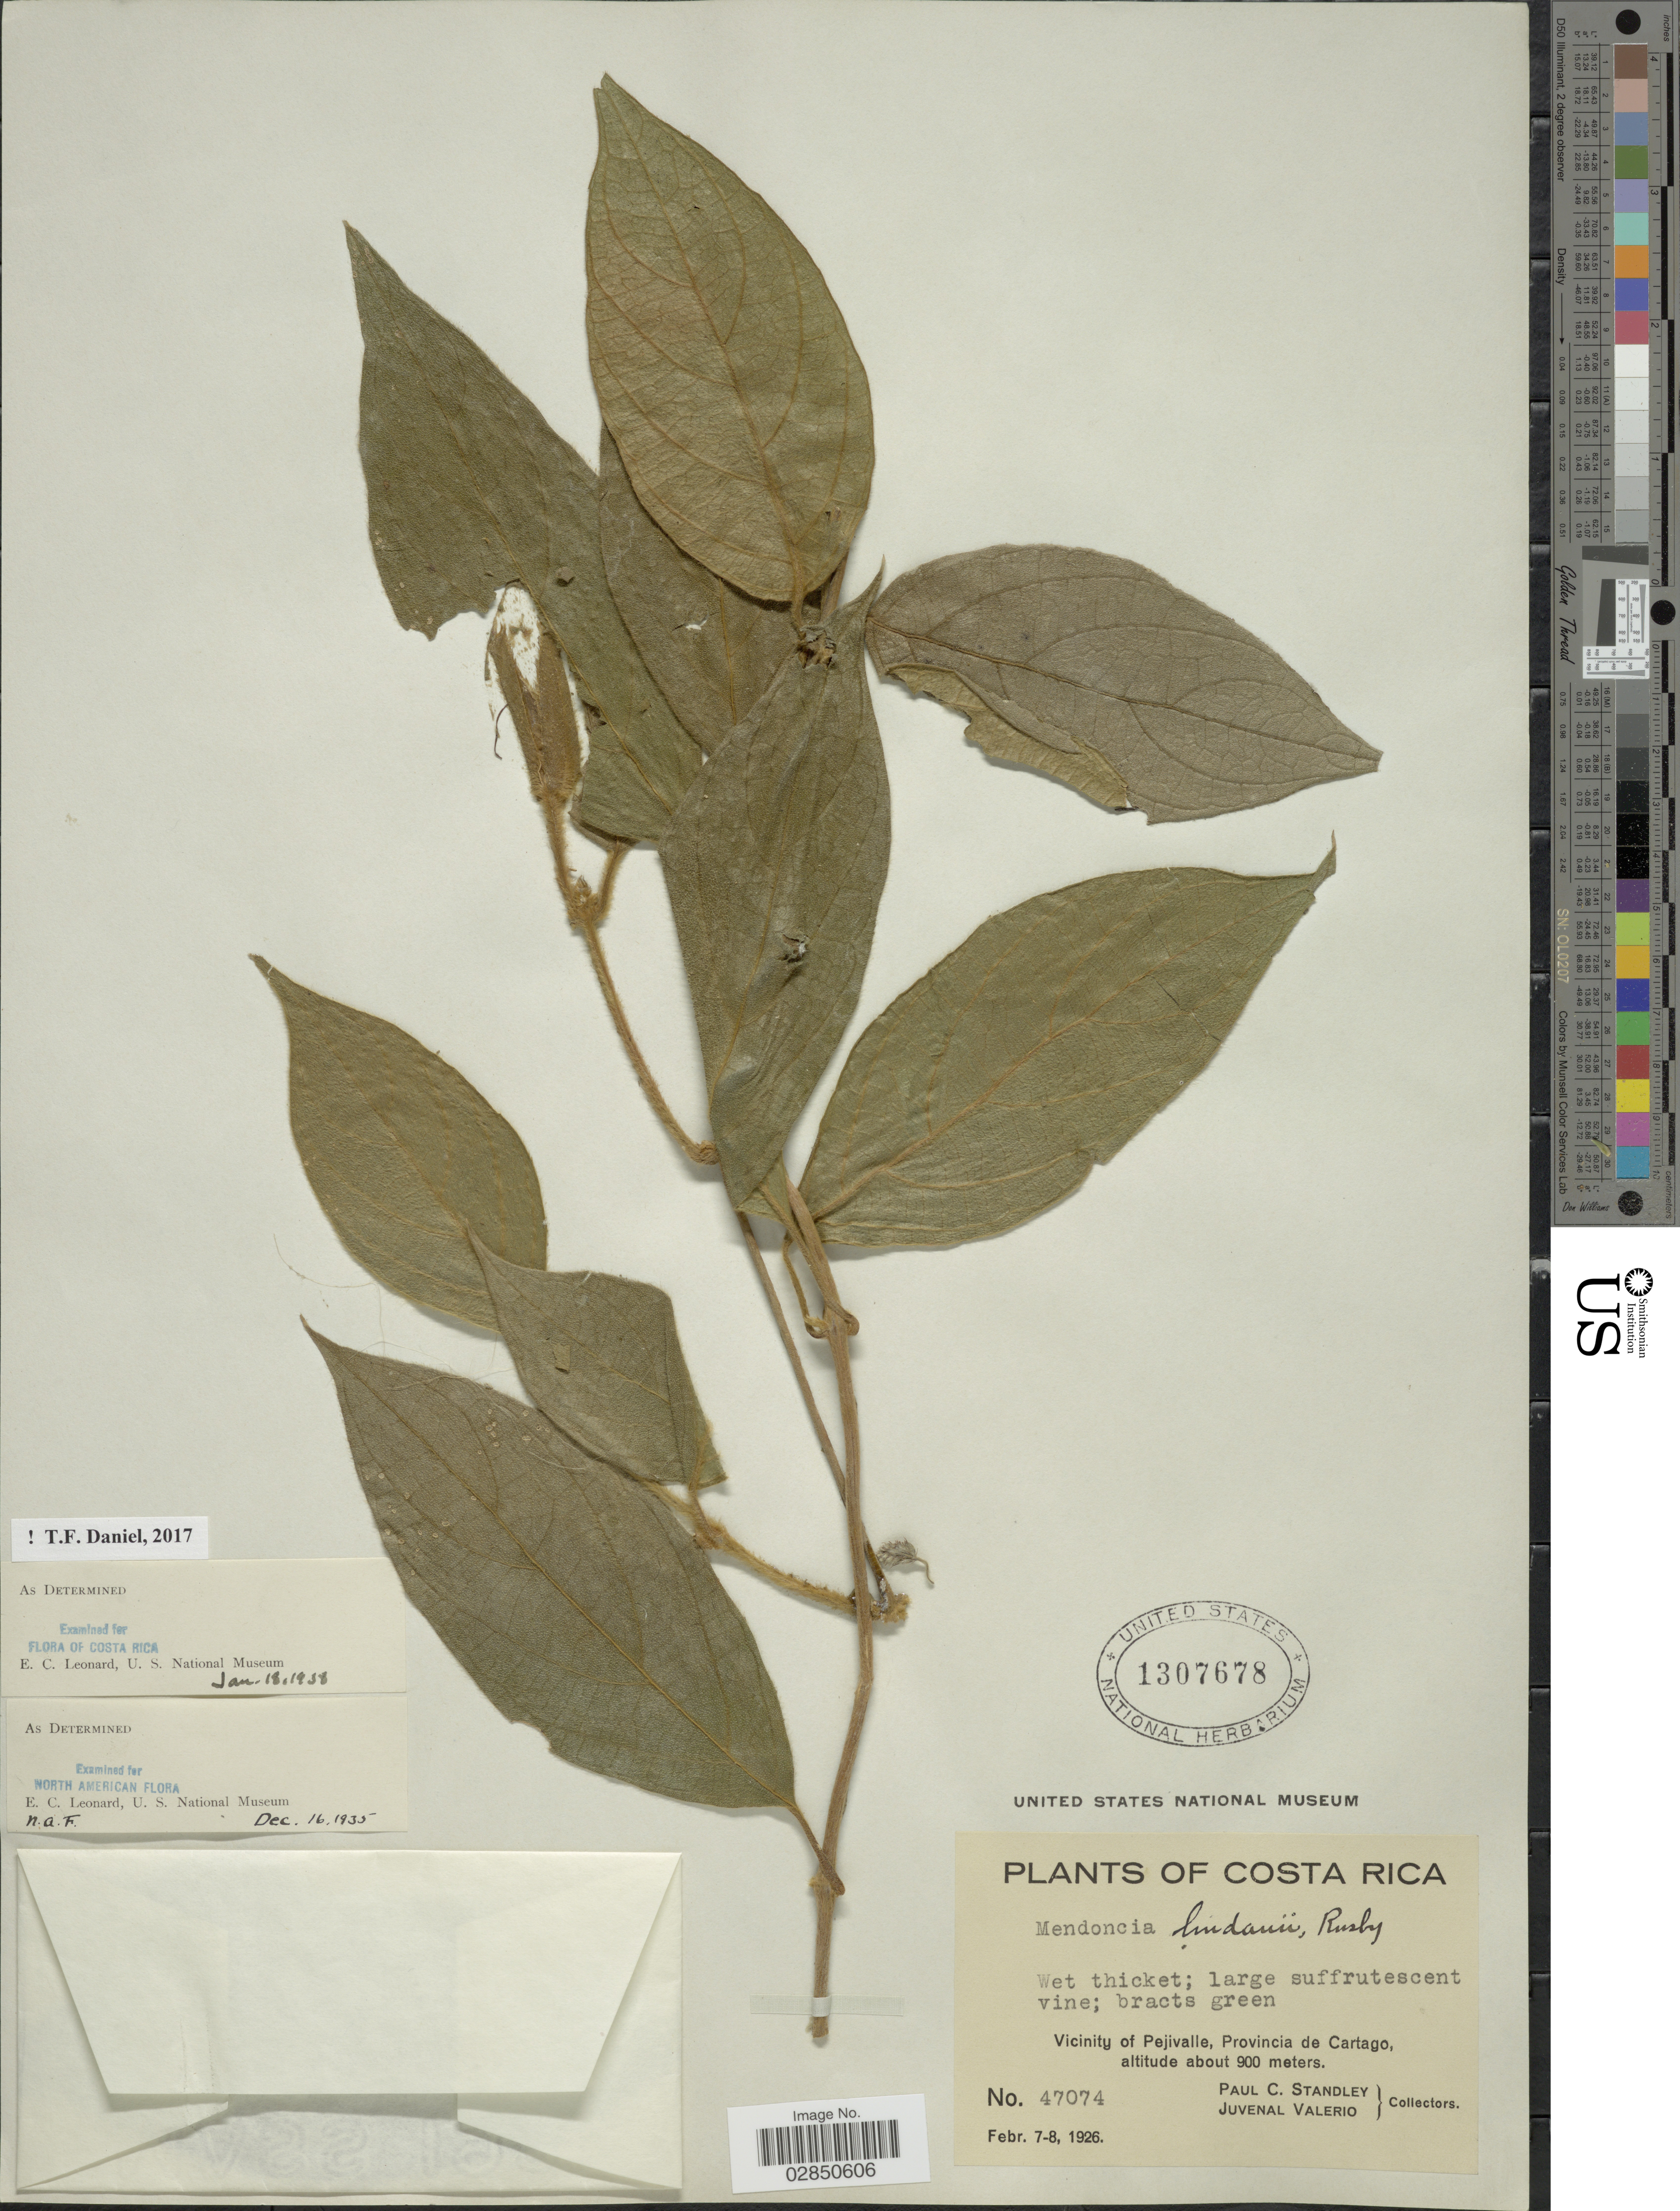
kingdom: Plantae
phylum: Tracheophyta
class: Magnoliopsida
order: Lamiales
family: Acanthaceae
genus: Mendoncia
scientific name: Mendoncia lindavii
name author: Rusby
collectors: P. C. Standley & J. Valerio R.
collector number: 47074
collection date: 1926-02-07/1926-02-08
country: Costa Rica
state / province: Cartago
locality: Vicinity of Pejivalle, Provincia de Cartago.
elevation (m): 900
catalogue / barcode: US 1307678